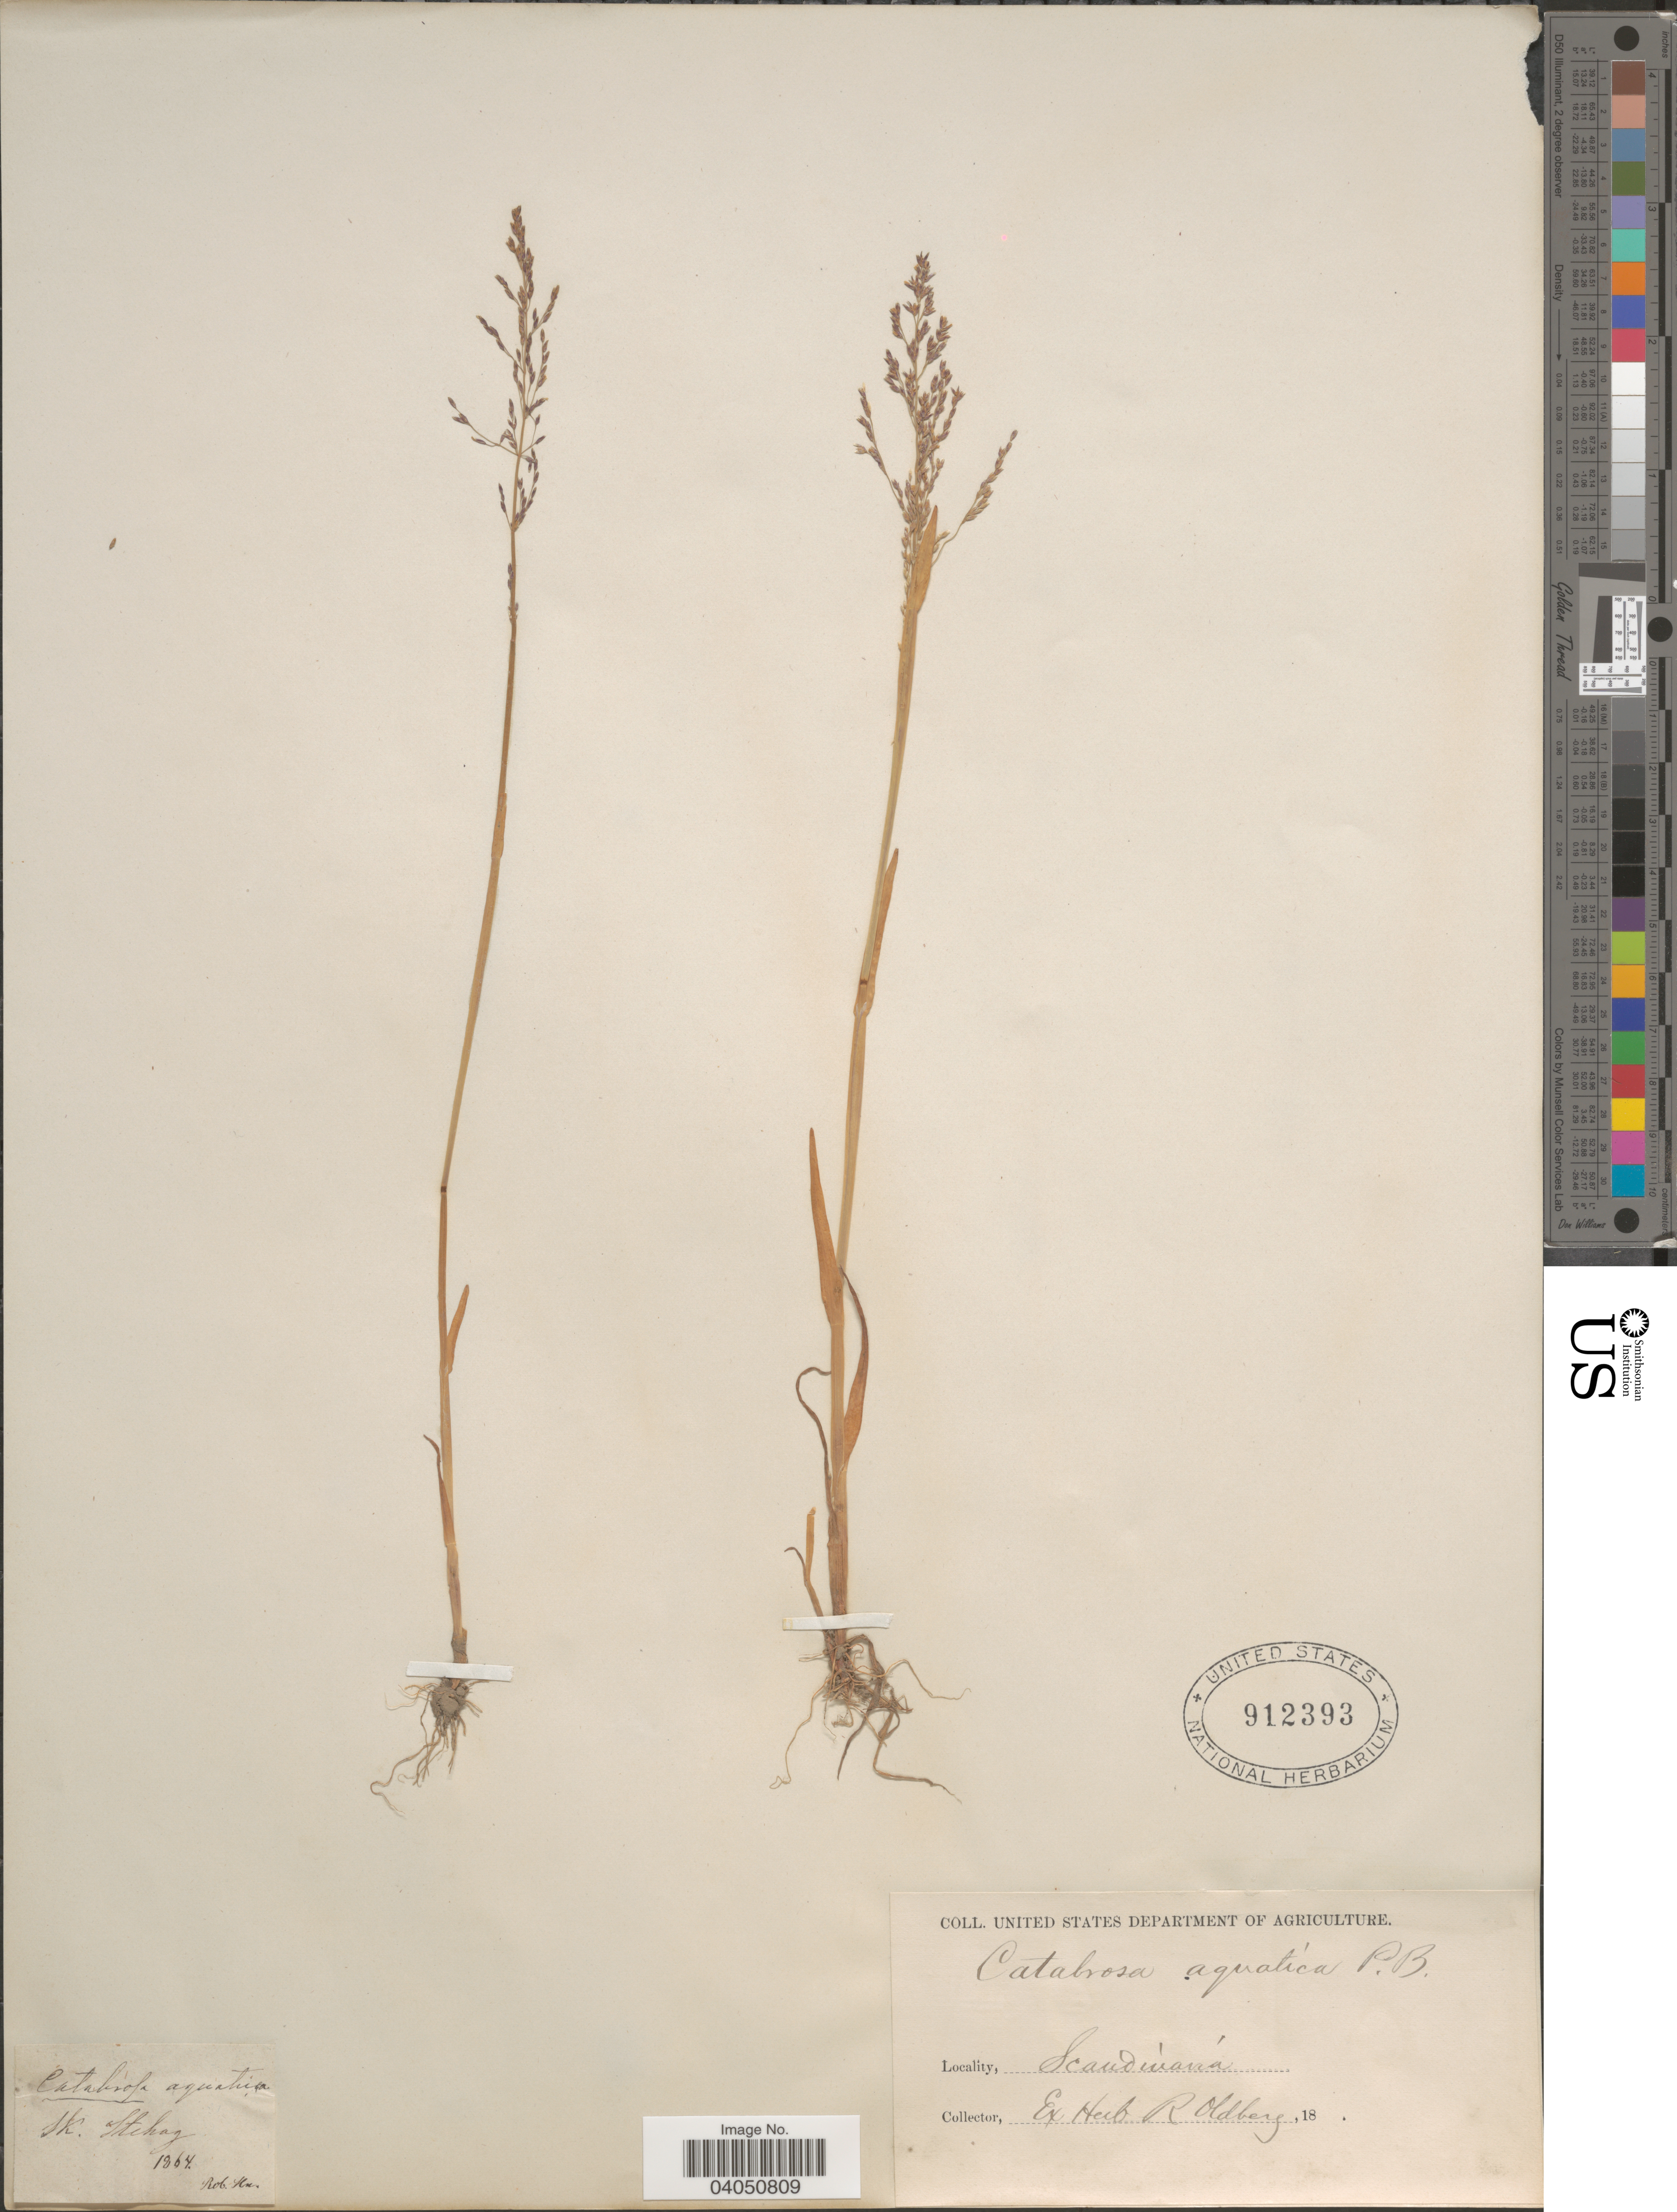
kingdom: Plantae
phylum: Tracheophyta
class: Liliopsida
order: Poales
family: Poaceae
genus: Catabrosa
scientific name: Catabrosa aquatica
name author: (L.) P. Beauv.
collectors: R. Hn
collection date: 1864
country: Sweden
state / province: Skåne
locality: Sk. Stehag. Scandinavia.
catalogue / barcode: US 912393